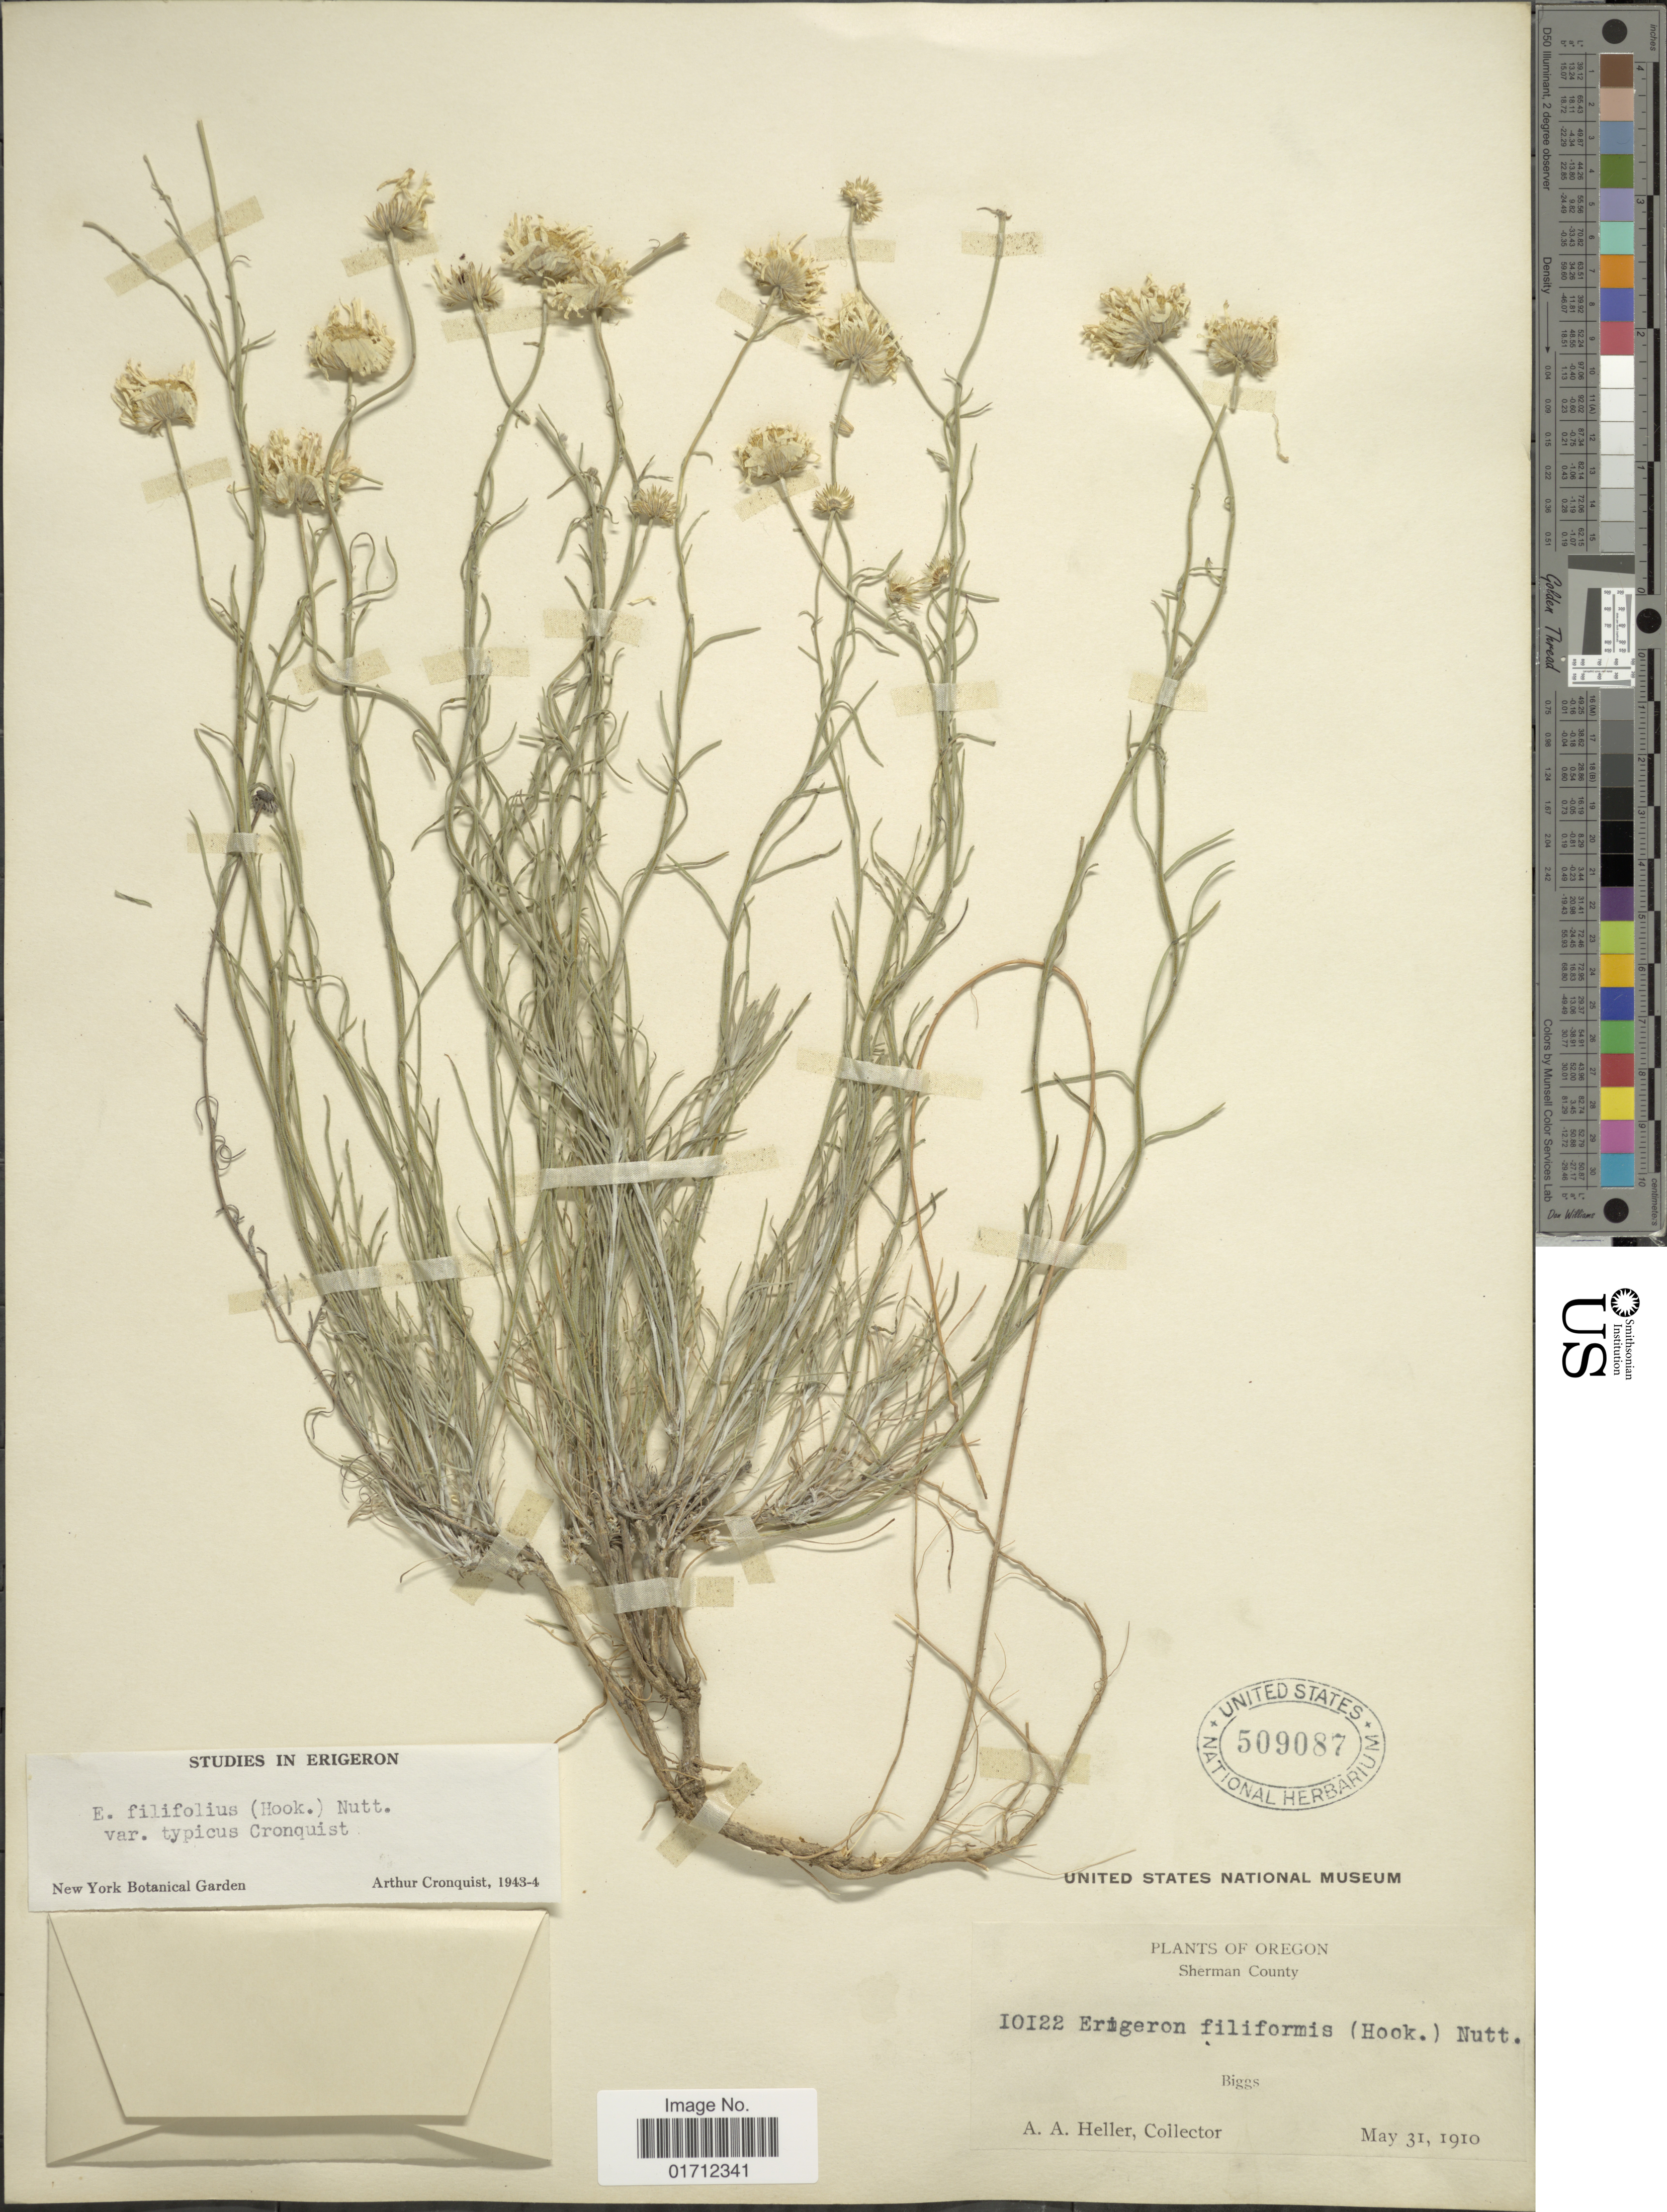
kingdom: Plantae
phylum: Tracheophyta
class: Magnoliopsida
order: Asterales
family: Asteraceae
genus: Erigeron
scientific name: Erigeron filifolius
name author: (Hook.) Nutt.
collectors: A. A. Heller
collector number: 10122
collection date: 1910-05-31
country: United States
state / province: Oregon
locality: Sherman County, Biggs.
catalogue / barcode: US 509087